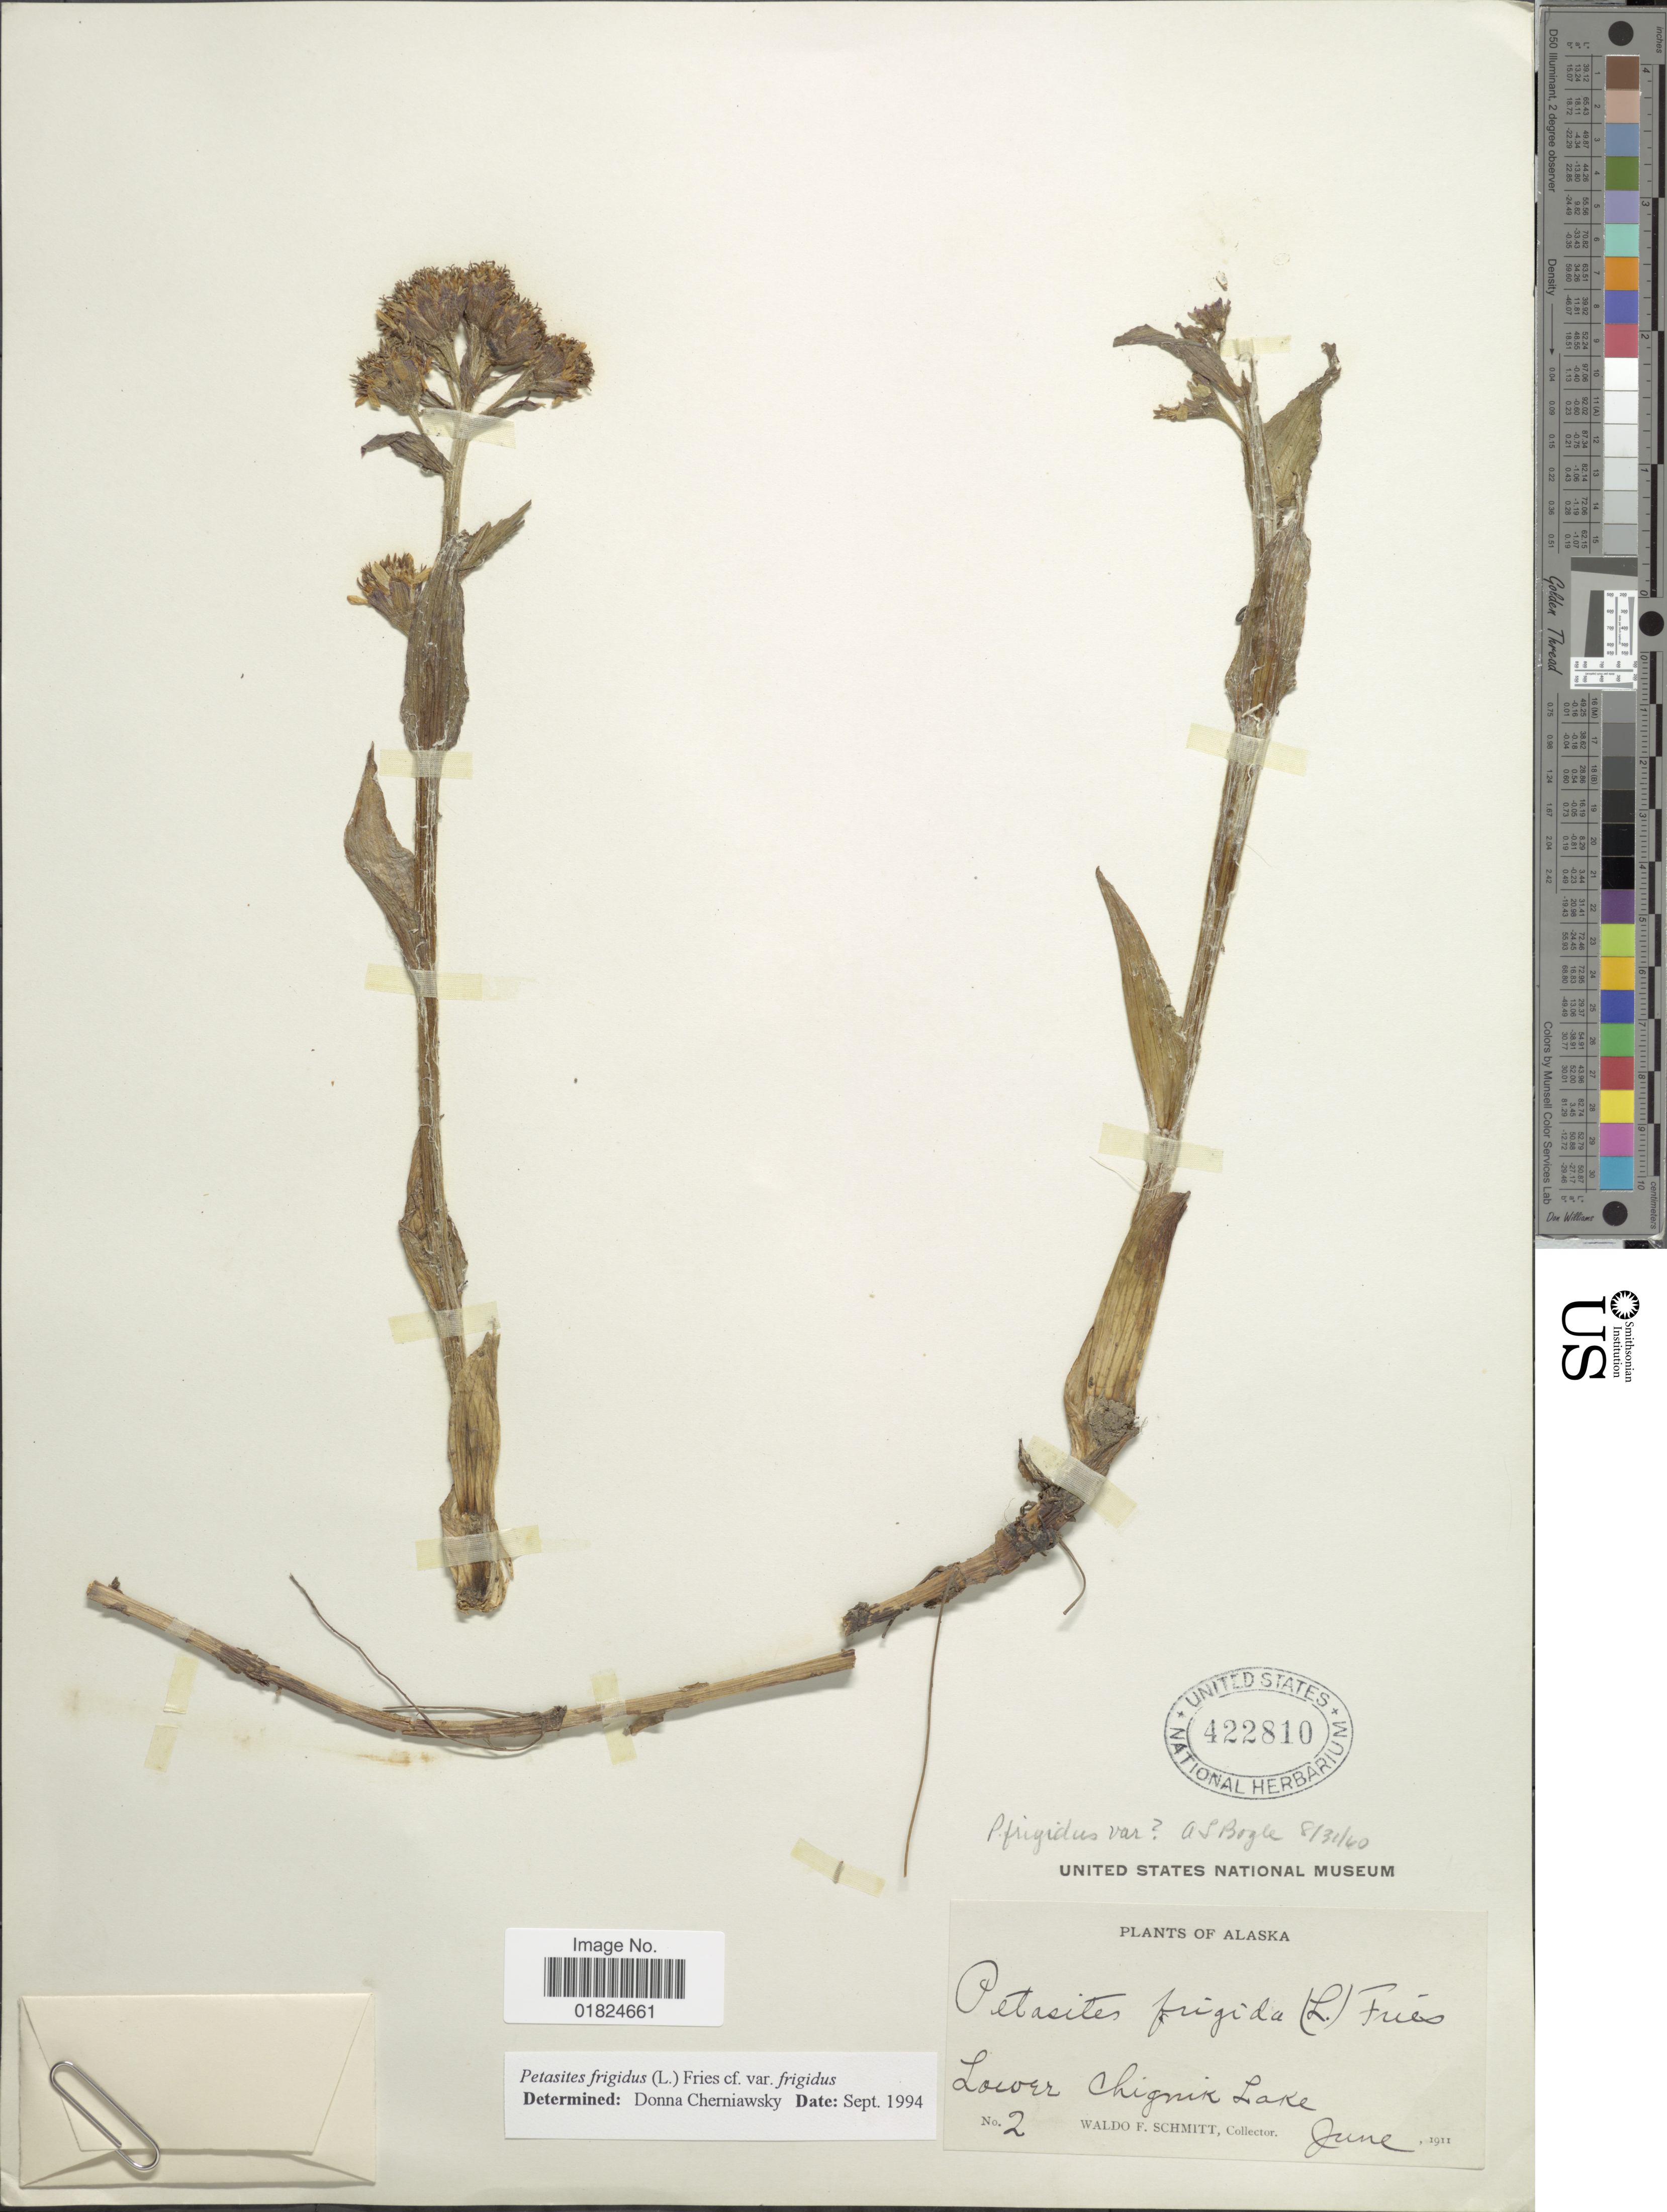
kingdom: Plantae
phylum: Tracheophyta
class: Magnoliopsida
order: Asterales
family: Asteraceae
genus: Petasites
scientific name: Petasites frigidus var. frigidus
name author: (L.) Fr.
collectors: W. F. Schmitt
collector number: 2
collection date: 1911-06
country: United States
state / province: Alaska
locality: Alaska. Lower Chignik Lake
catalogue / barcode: US 422810